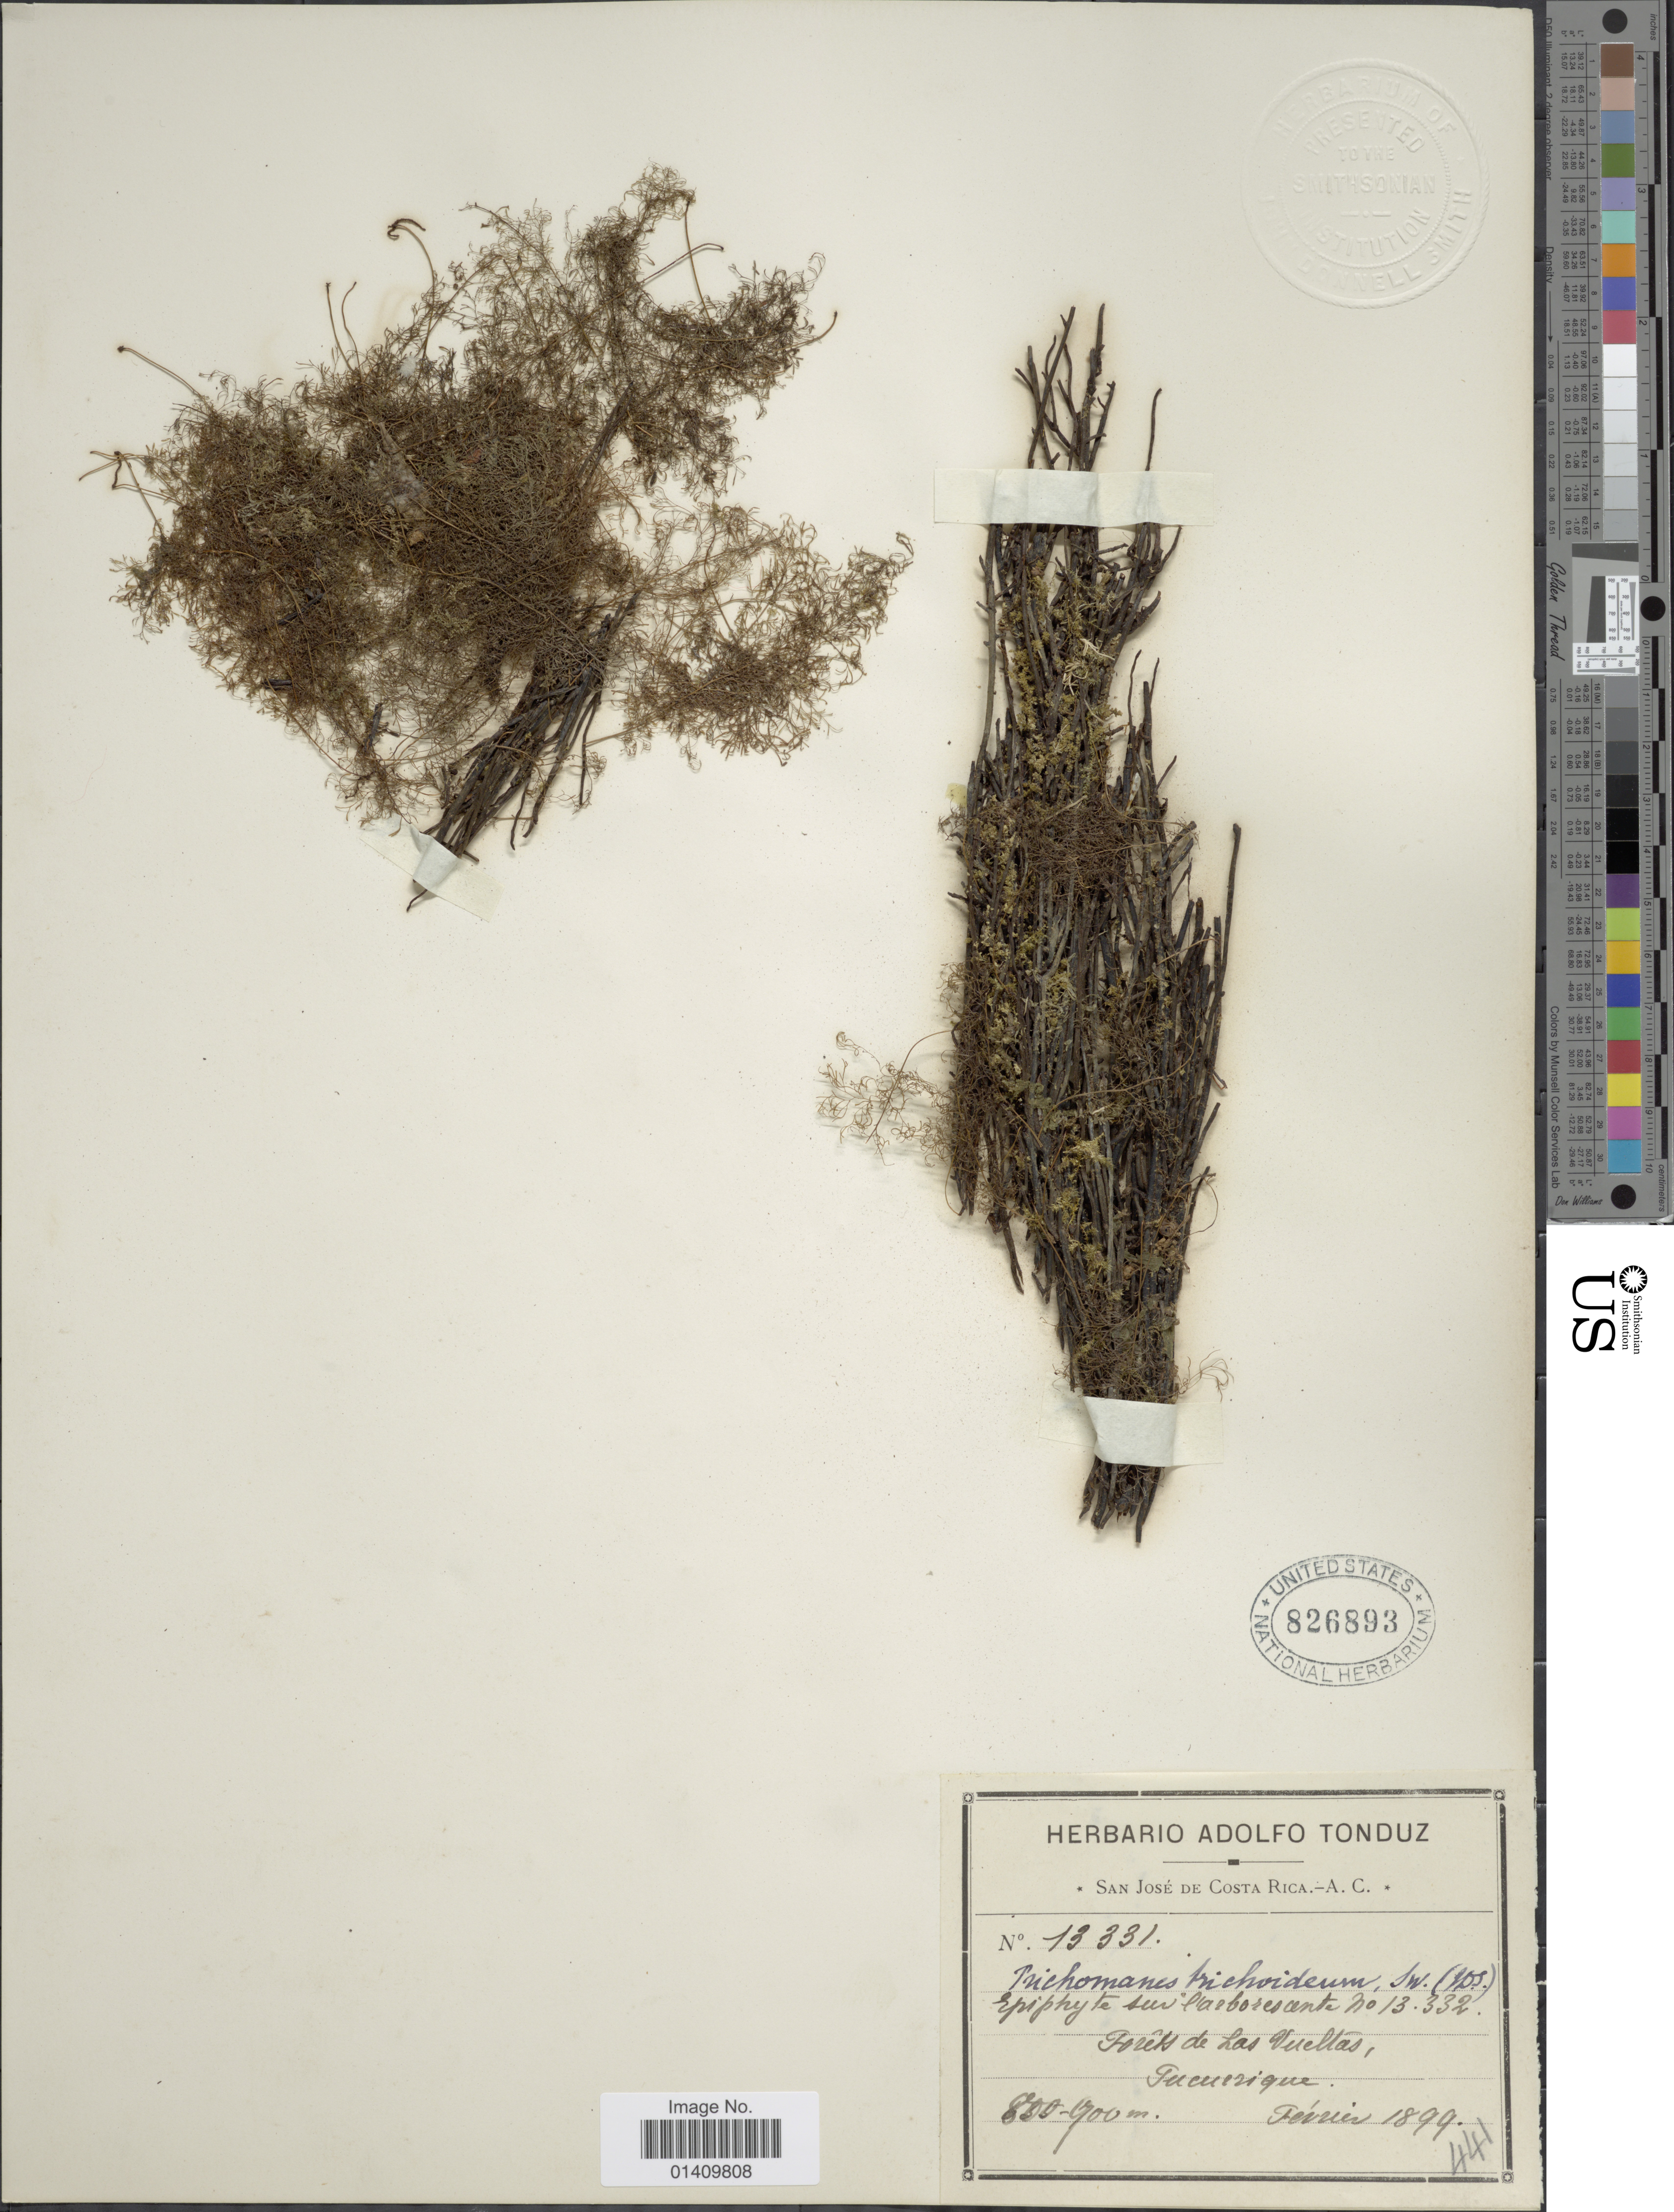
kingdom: Plantae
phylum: Tracheophyta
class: Polypodiopsida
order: Hymenophyllales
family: Hymenophyllaceae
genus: Polyphlebium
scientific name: Polyphlebium angustatum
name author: (Carmich.) Ebihara & Dubuisson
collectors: ex Herb. Adolfo Tonduz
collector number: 13331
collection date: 1899-02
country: Costa Rica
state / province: Cartago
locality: Forêts de las Vueltes, Tucurrique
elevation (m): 800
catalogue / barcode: US 826893